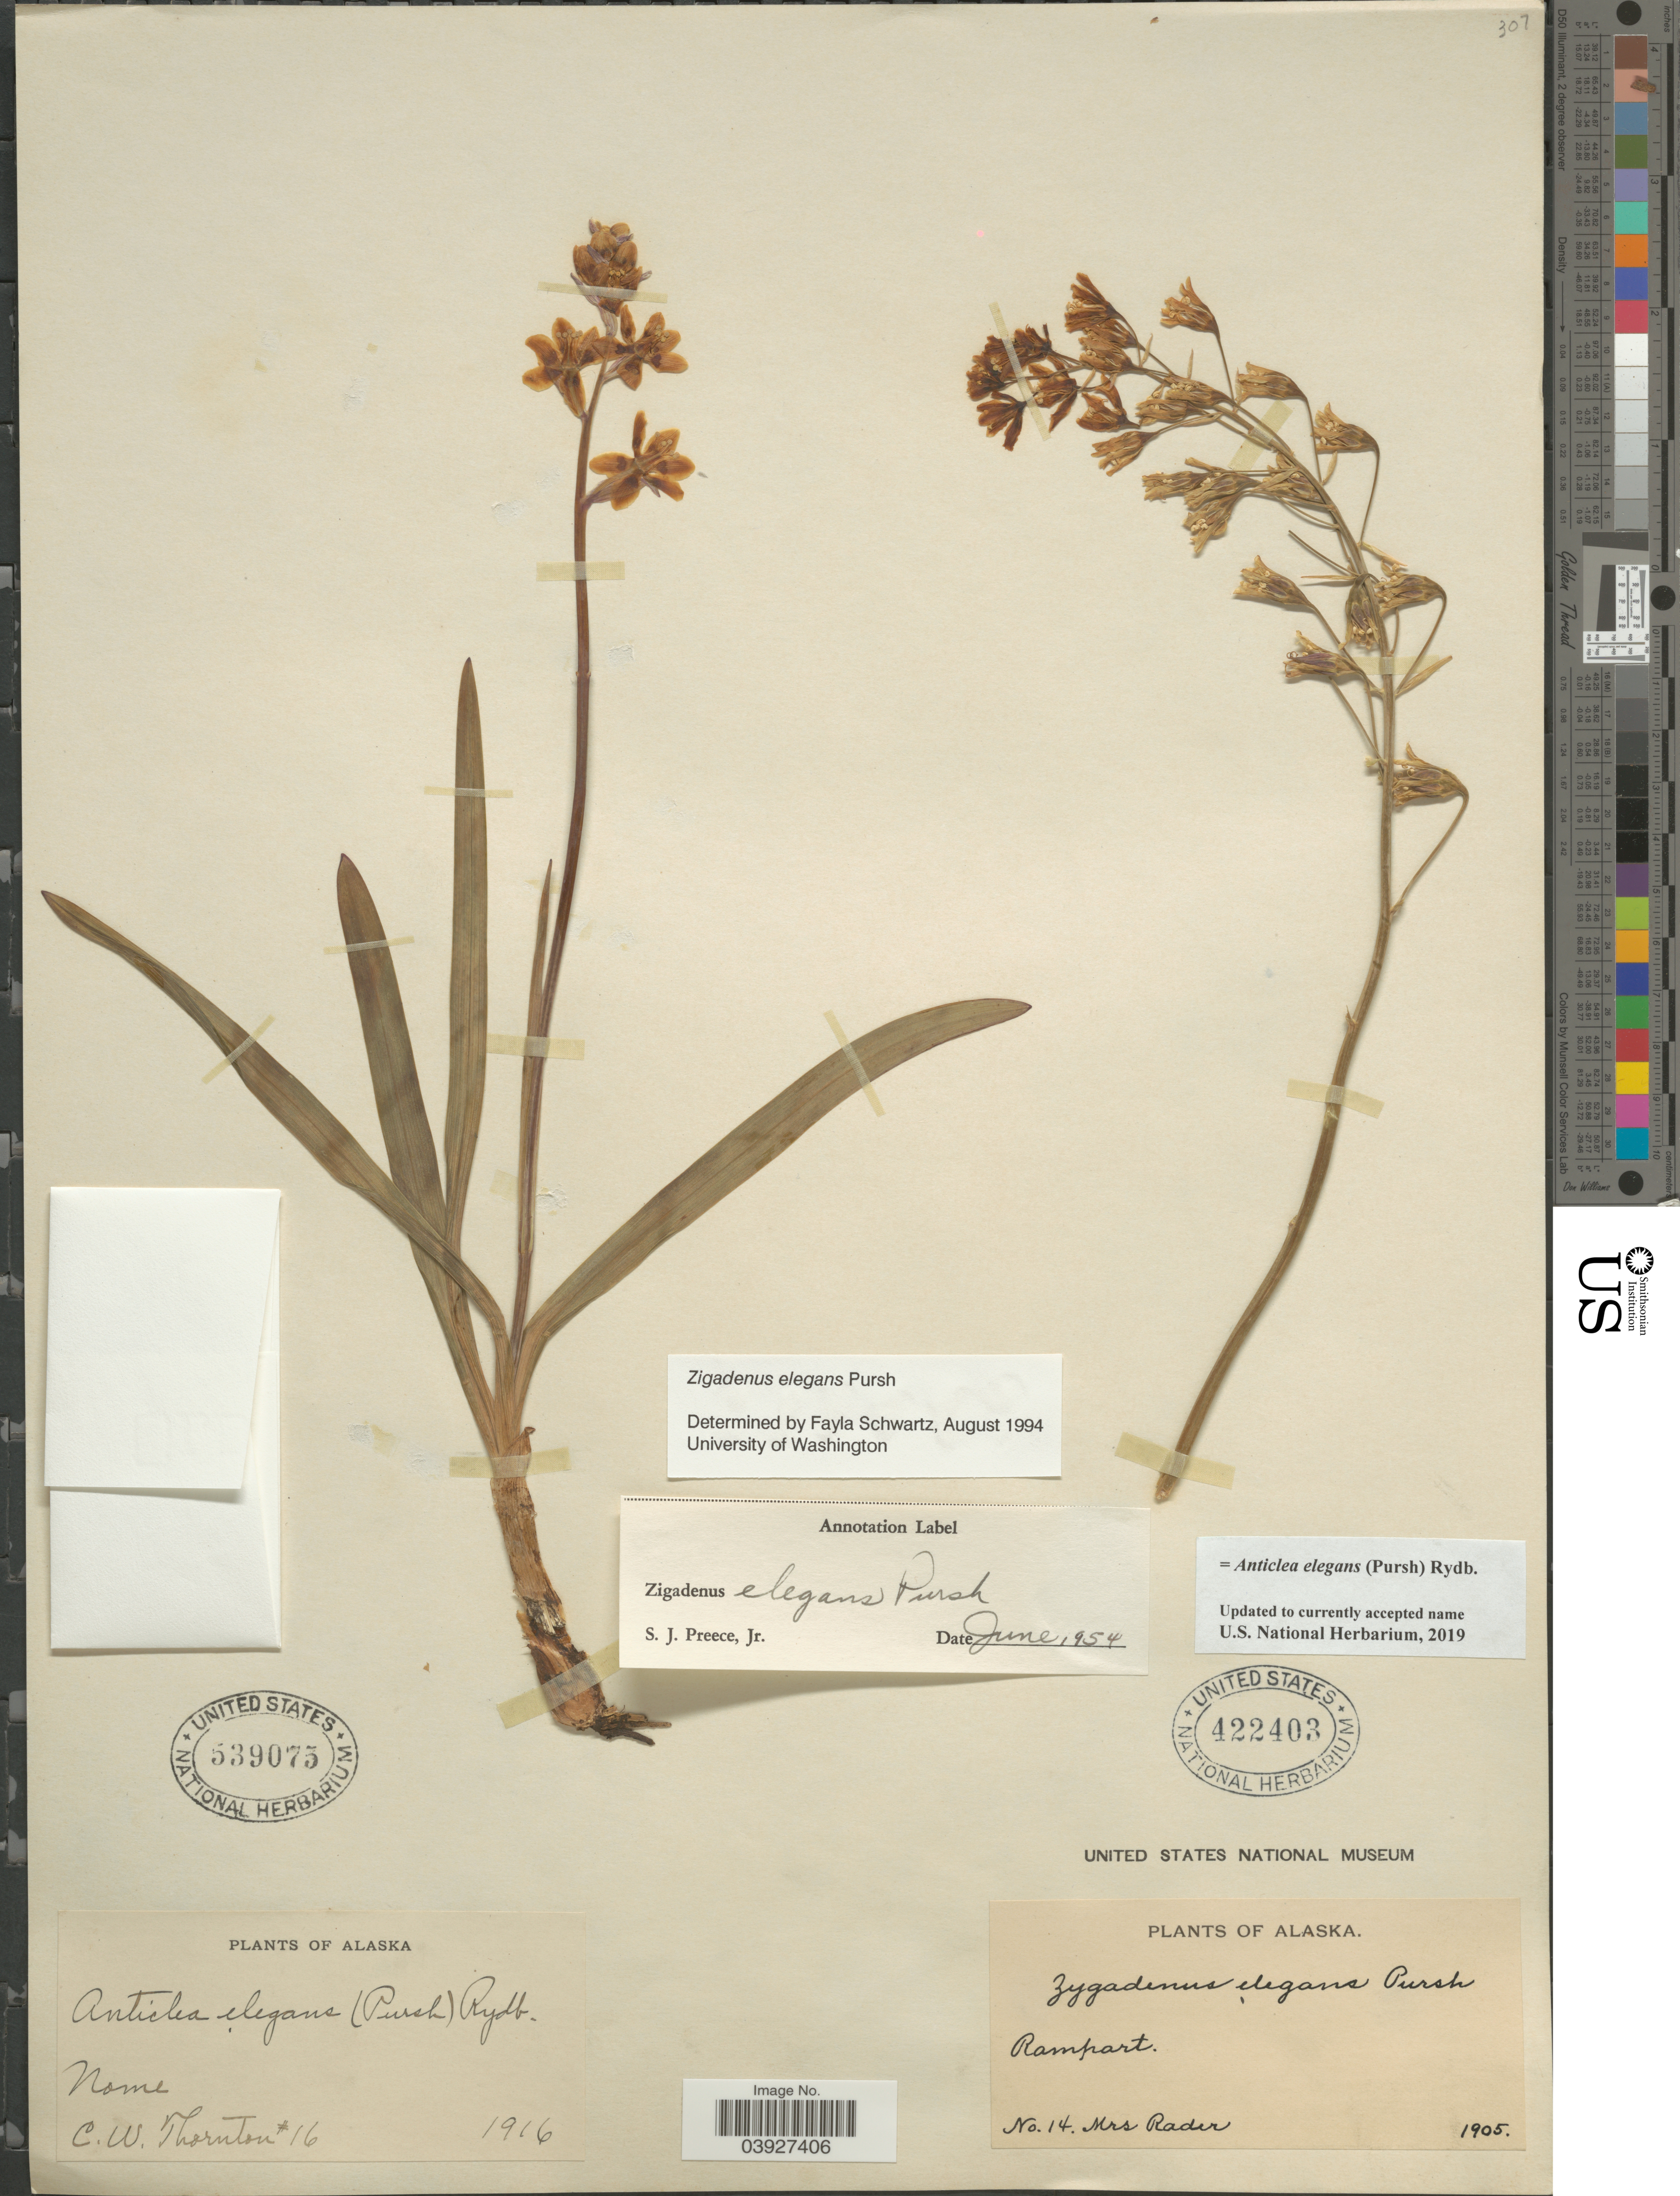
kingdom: Plantae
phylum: Tracheophyta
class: Liliopsida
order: Liliales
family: Melanthiaceae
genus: Anticlea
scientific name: Anticlea elegans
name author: (Pursh) Rydb.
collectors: Mrs. Rader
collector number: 14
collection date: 1905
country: United States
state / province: Alaska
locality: Rampart.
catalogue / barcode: US 422403-2